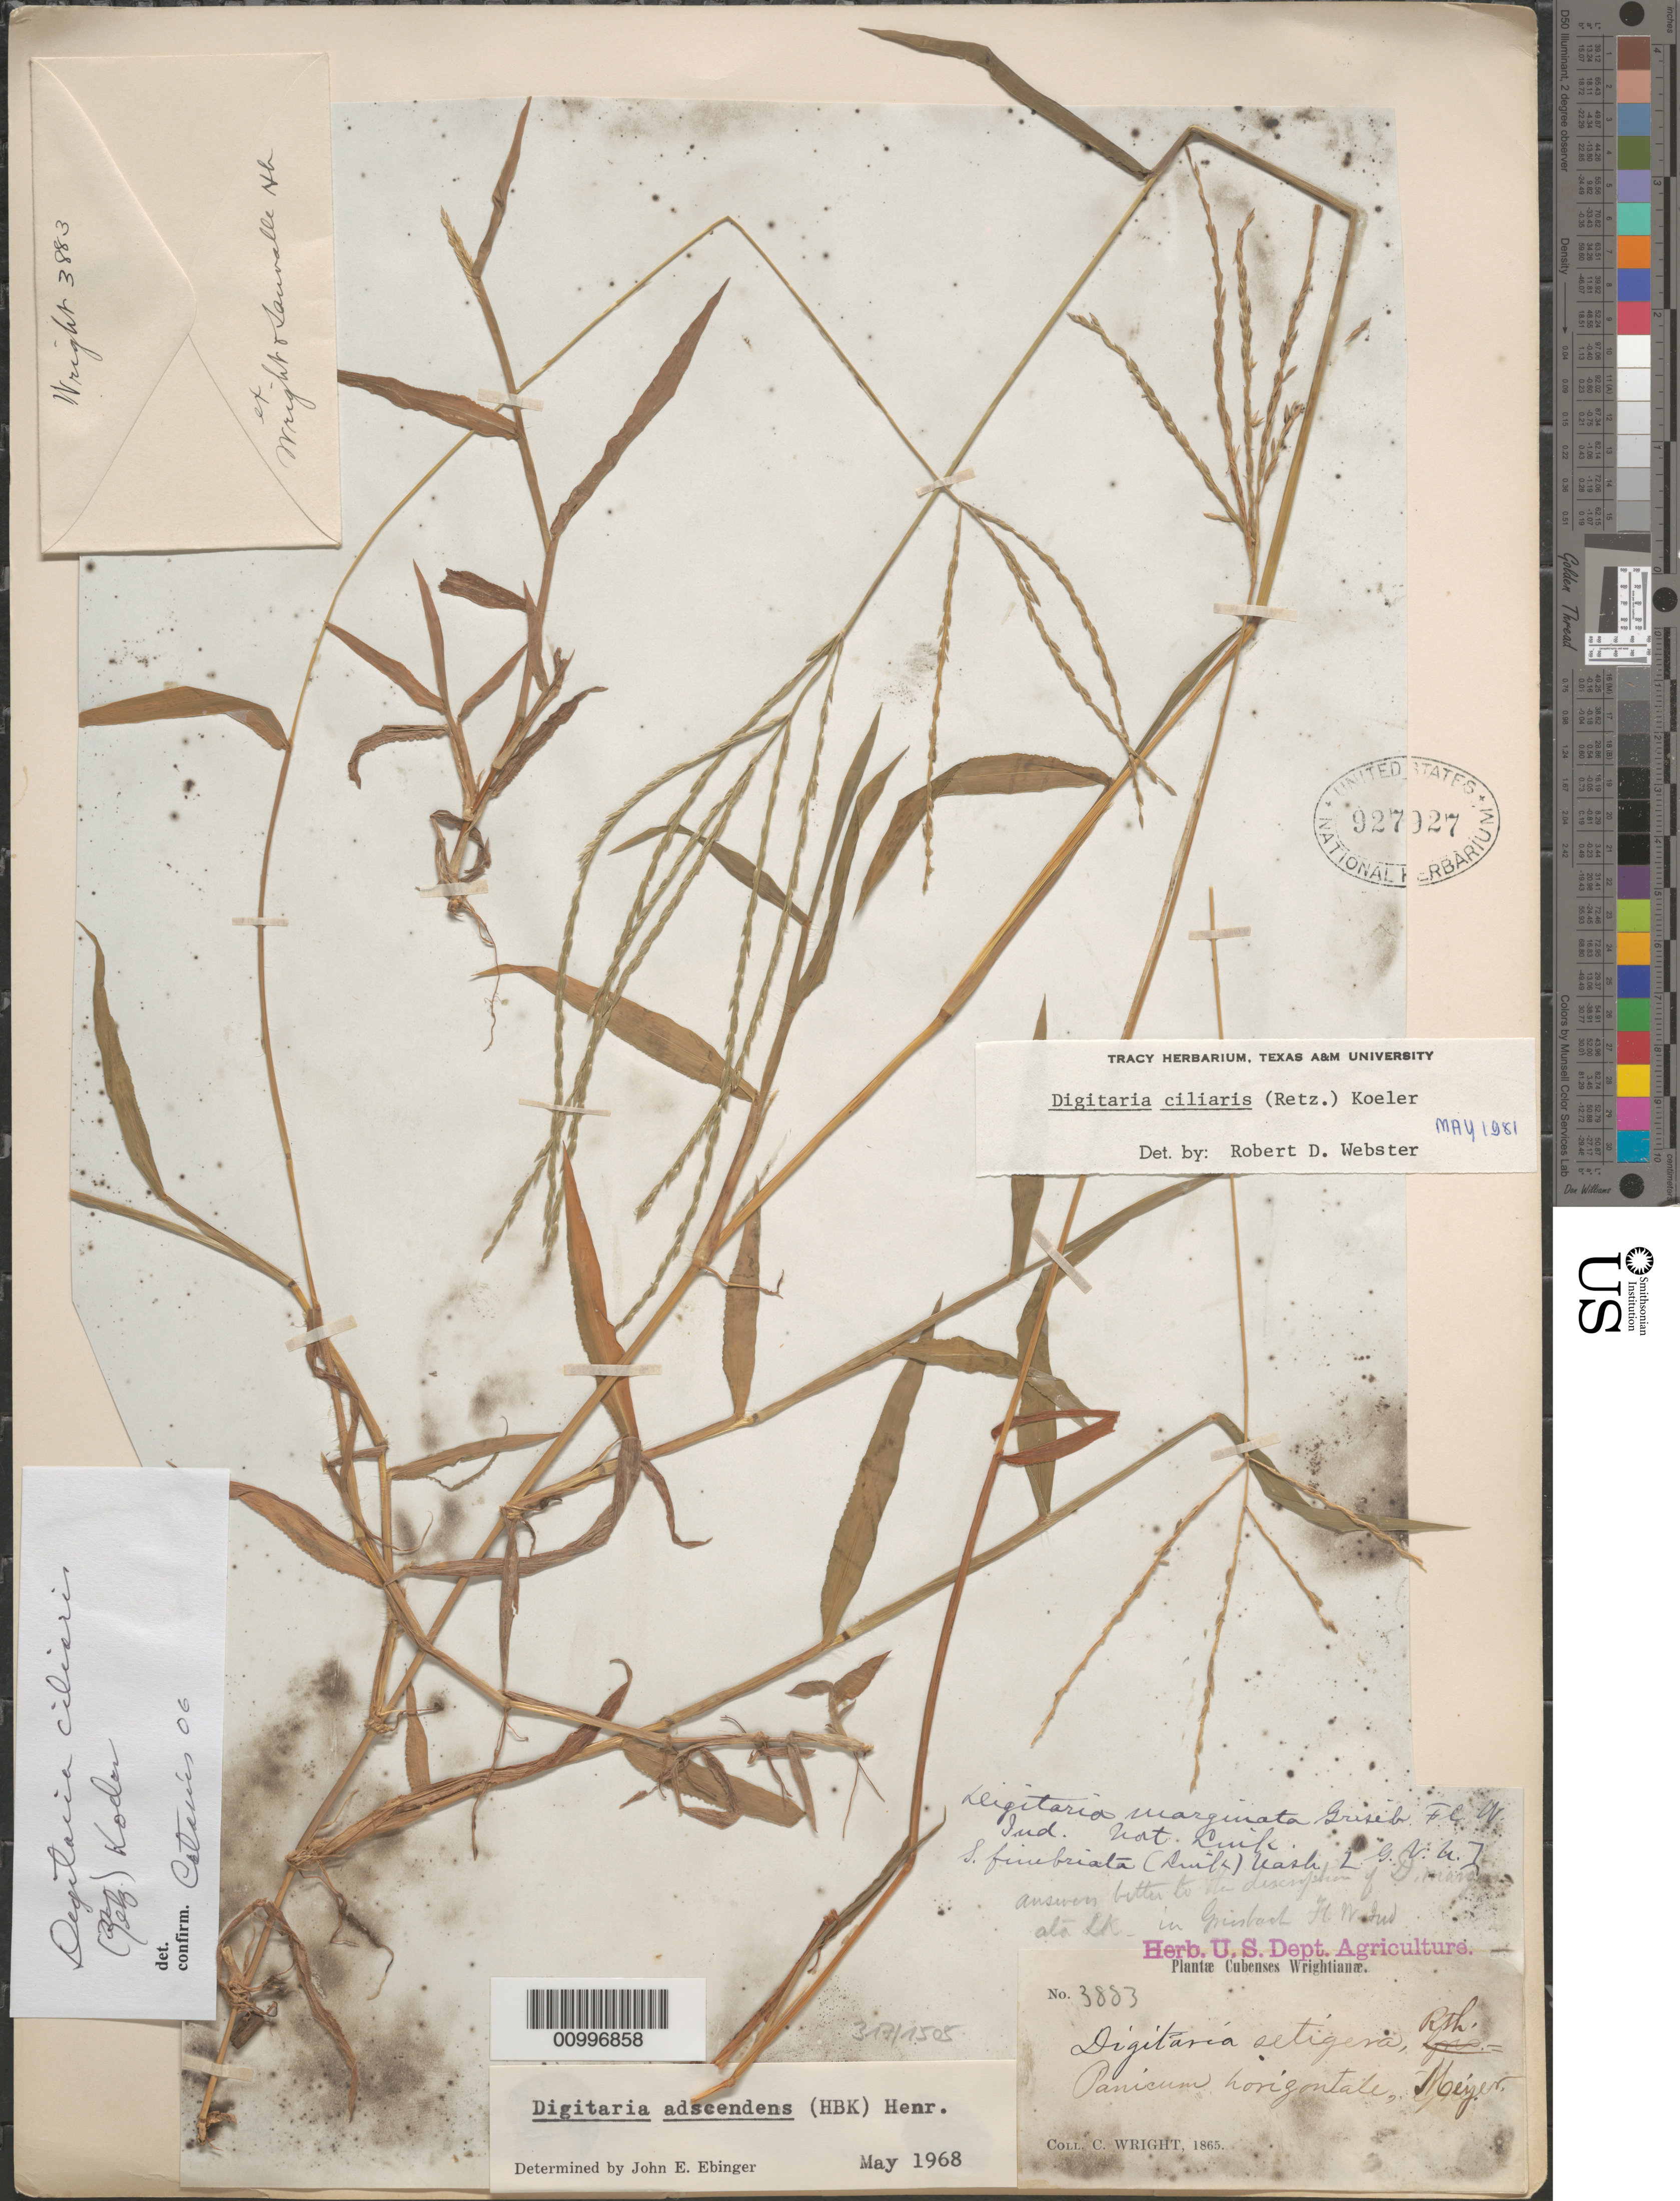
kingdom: Plantae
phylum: Tracheophyta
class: Liliopsida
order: Poales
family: Poaceae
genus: Digitaria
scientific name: Digitaria ciliaris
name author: (Retz.) Koeler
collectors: C. Wright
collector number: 3883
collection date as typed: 1865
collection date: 1865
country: Cuba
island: Cuba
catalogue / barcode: US 927927